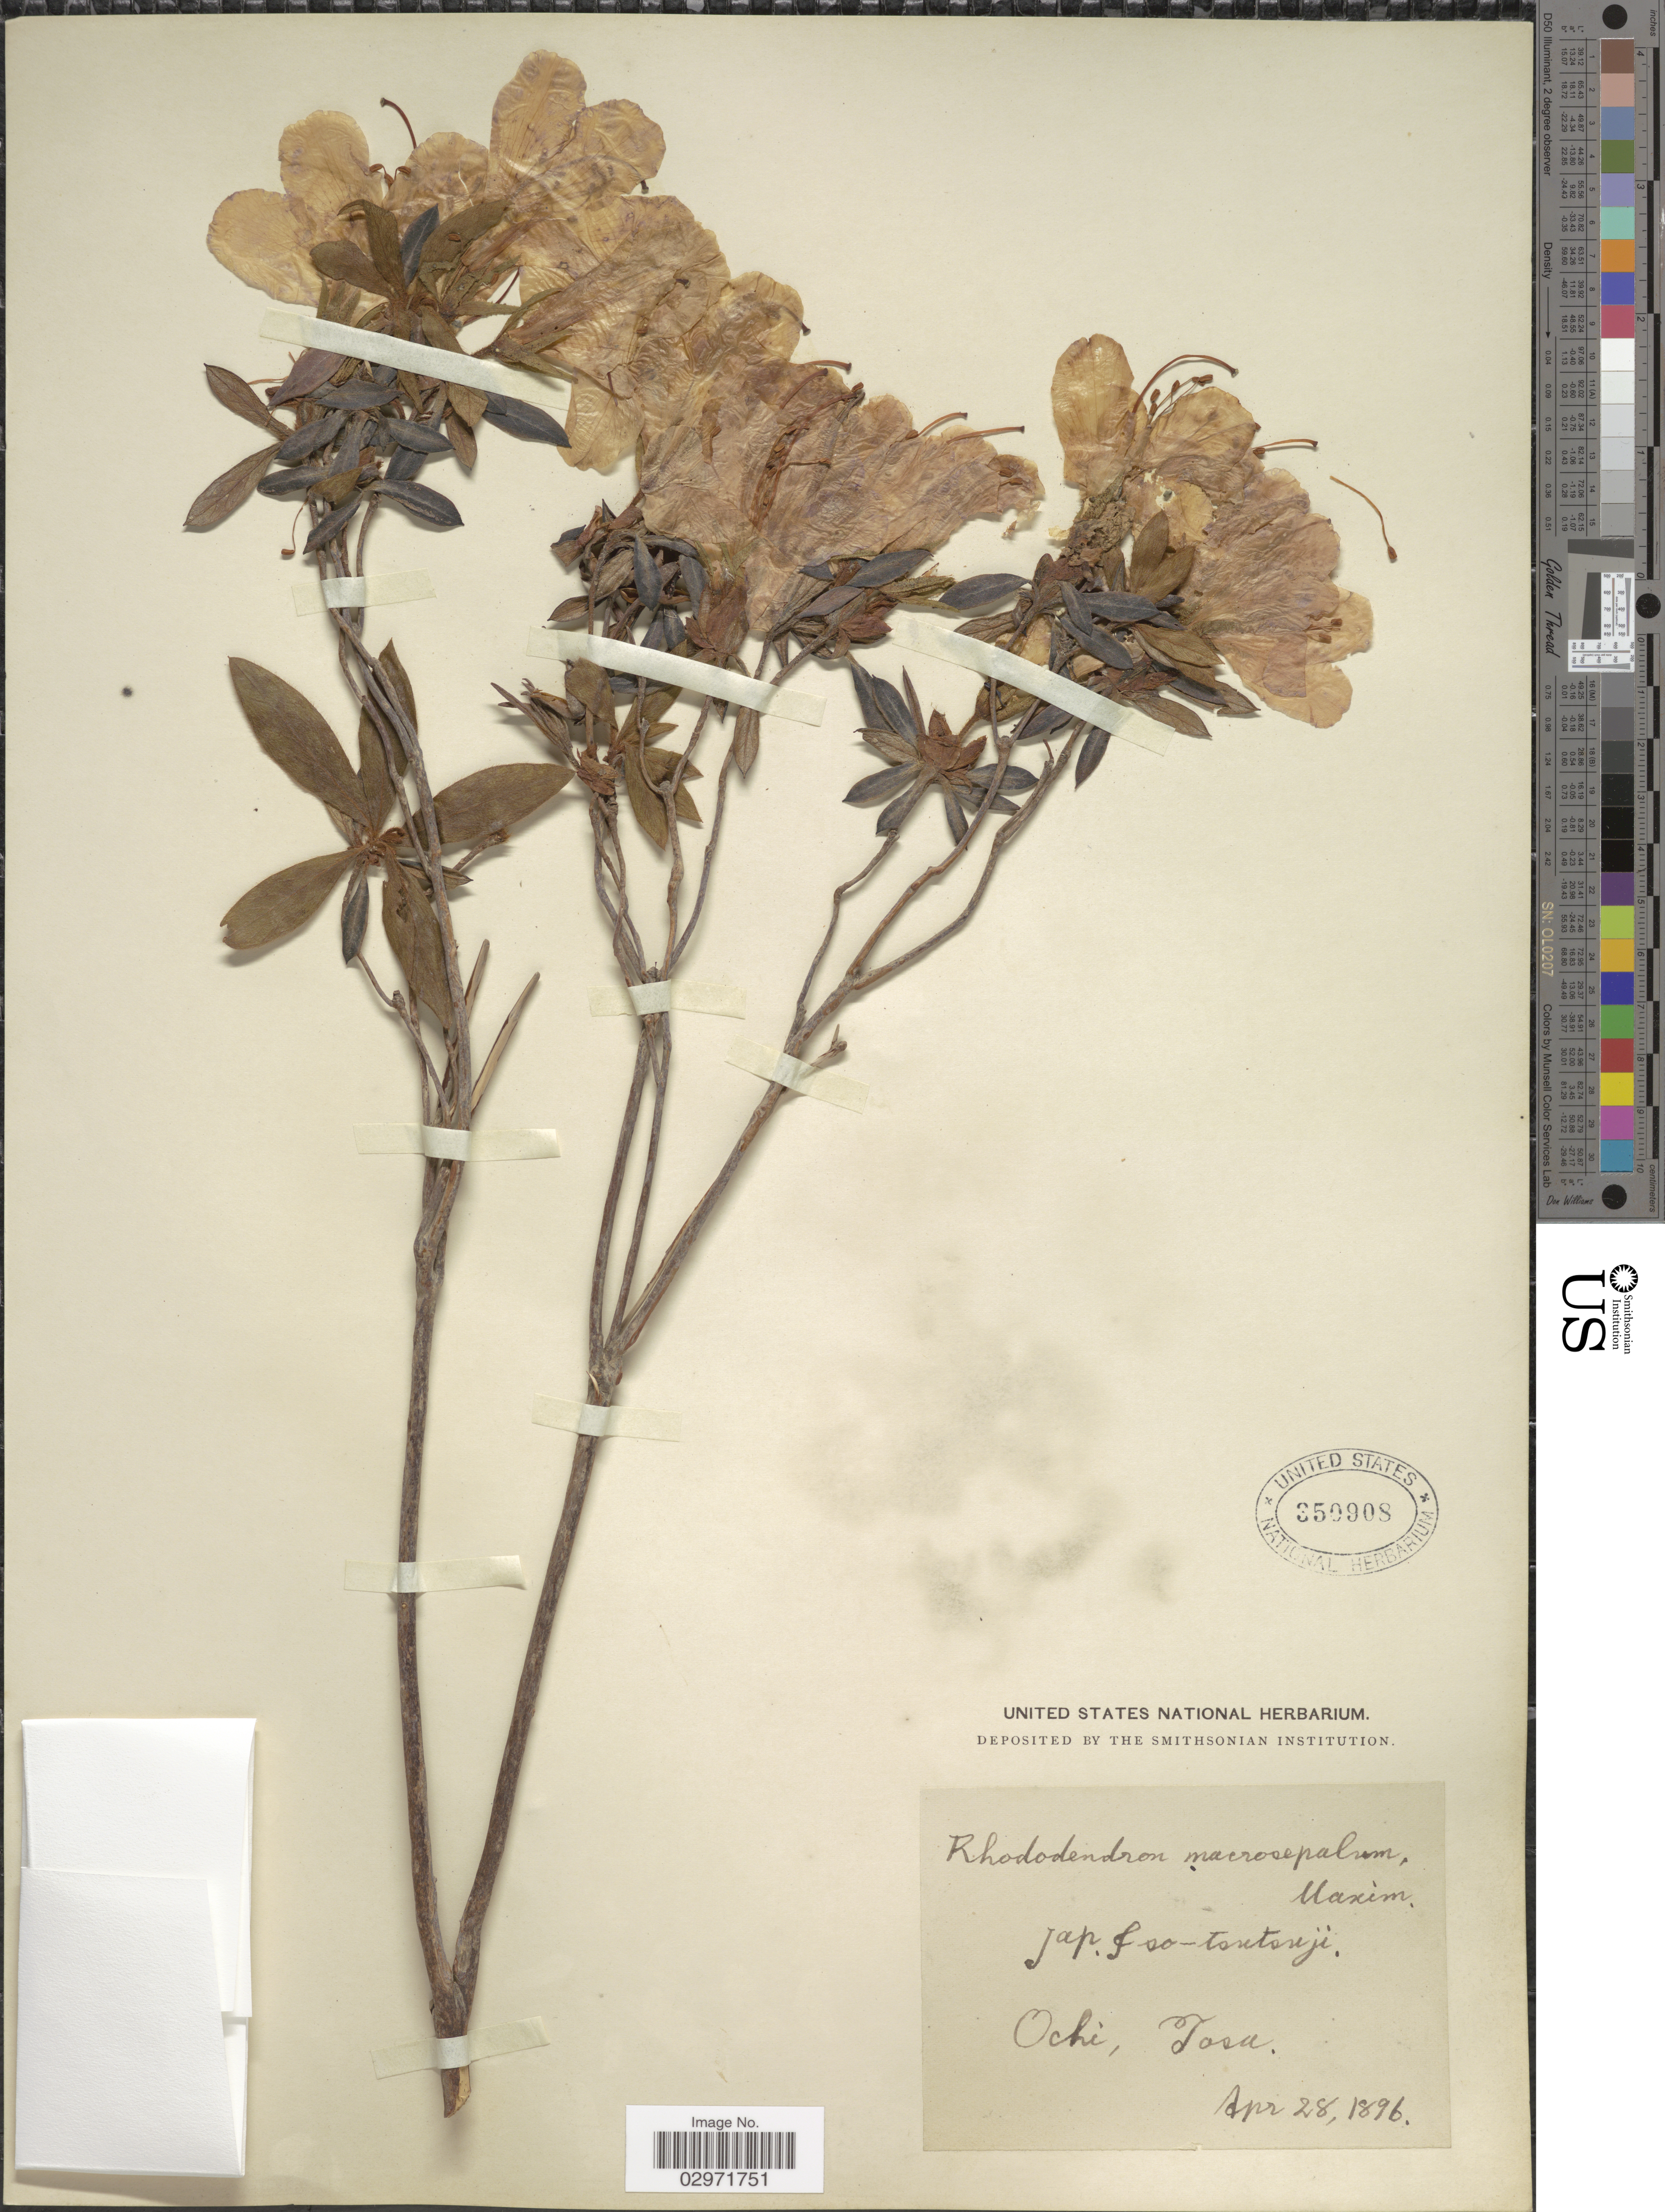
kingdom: Plantae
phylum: Tracheophyta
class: Magnoliopsida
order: Ericales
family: Ericaceae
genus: Rhododendron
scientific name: Rhododendron macrosepalum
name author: Maxim.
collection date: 1896-04-28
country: Japan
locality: Ochi, Tosa.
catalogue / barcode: US 350908